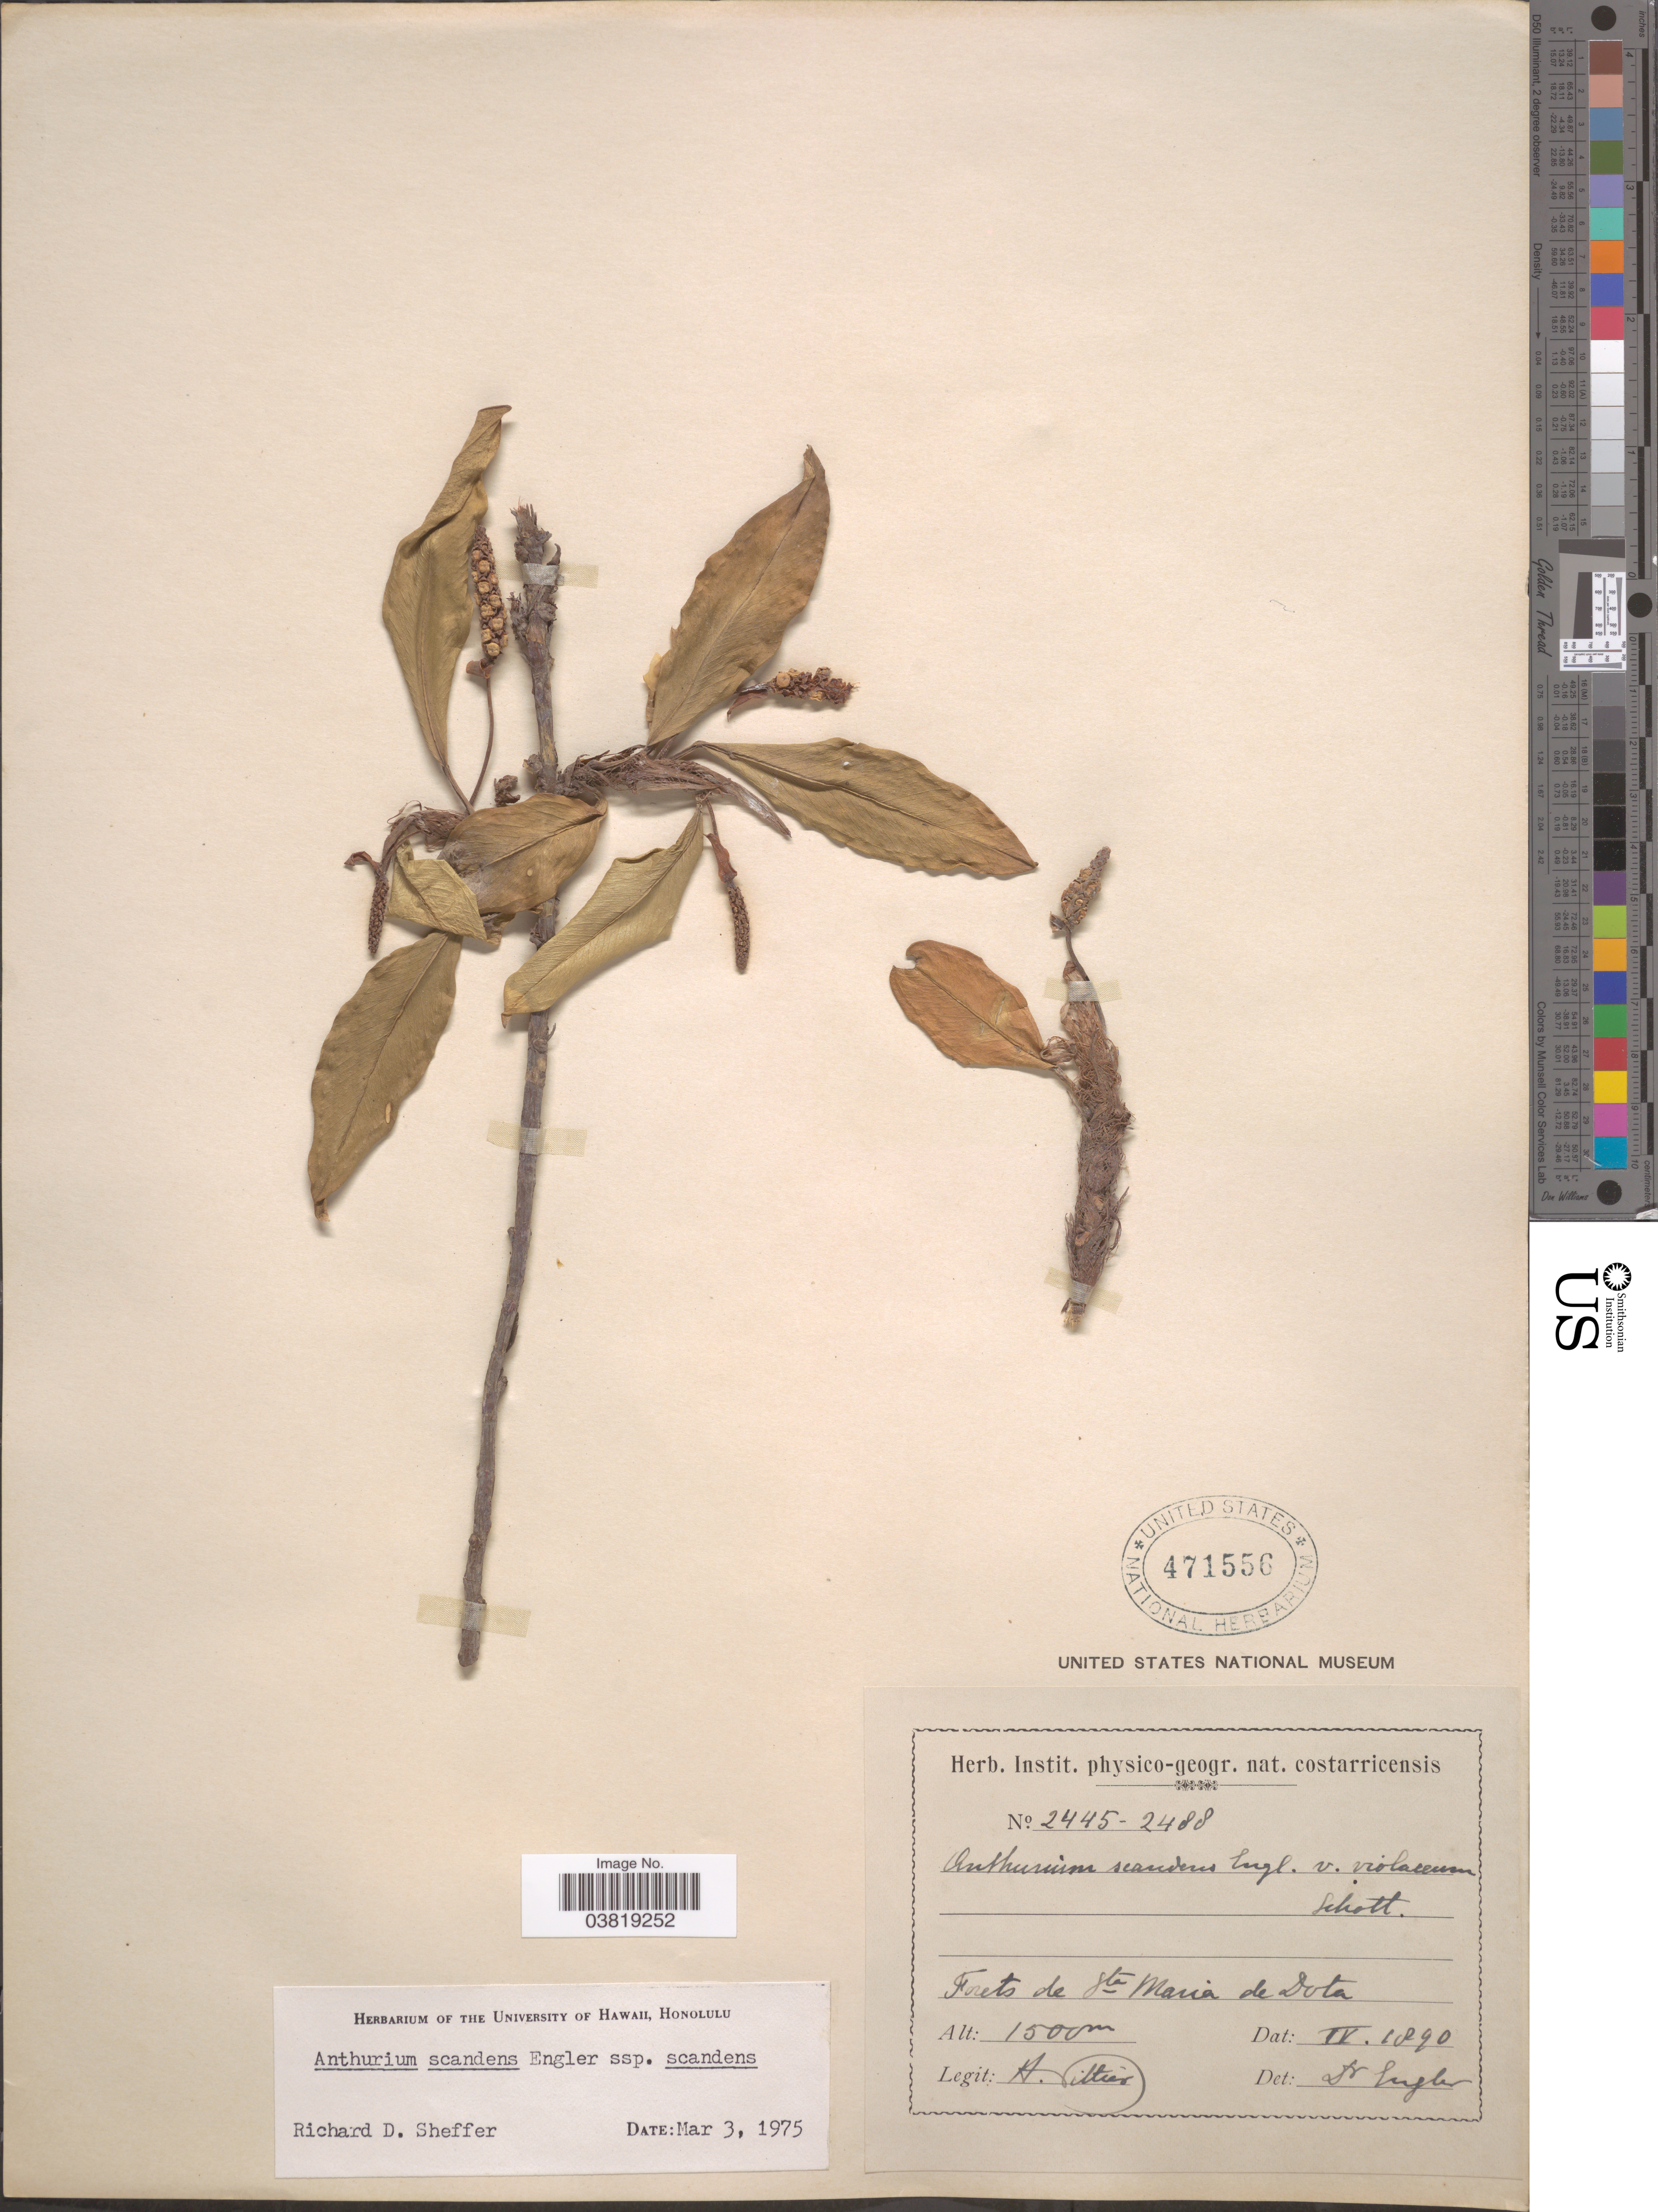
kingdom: Plantae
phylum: Tracheophyta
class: Liliopsida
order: Alismatales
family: Araceae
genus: Anthurium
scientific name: Anthurium scandens var. scandens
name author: (Aubl.) Engl.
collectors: H. F. Pittier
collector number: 2445/2488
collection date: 1890-04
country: Costa Rica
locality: Forets de Sta Maria de Dota.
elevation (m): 1500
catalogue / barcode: US 471556